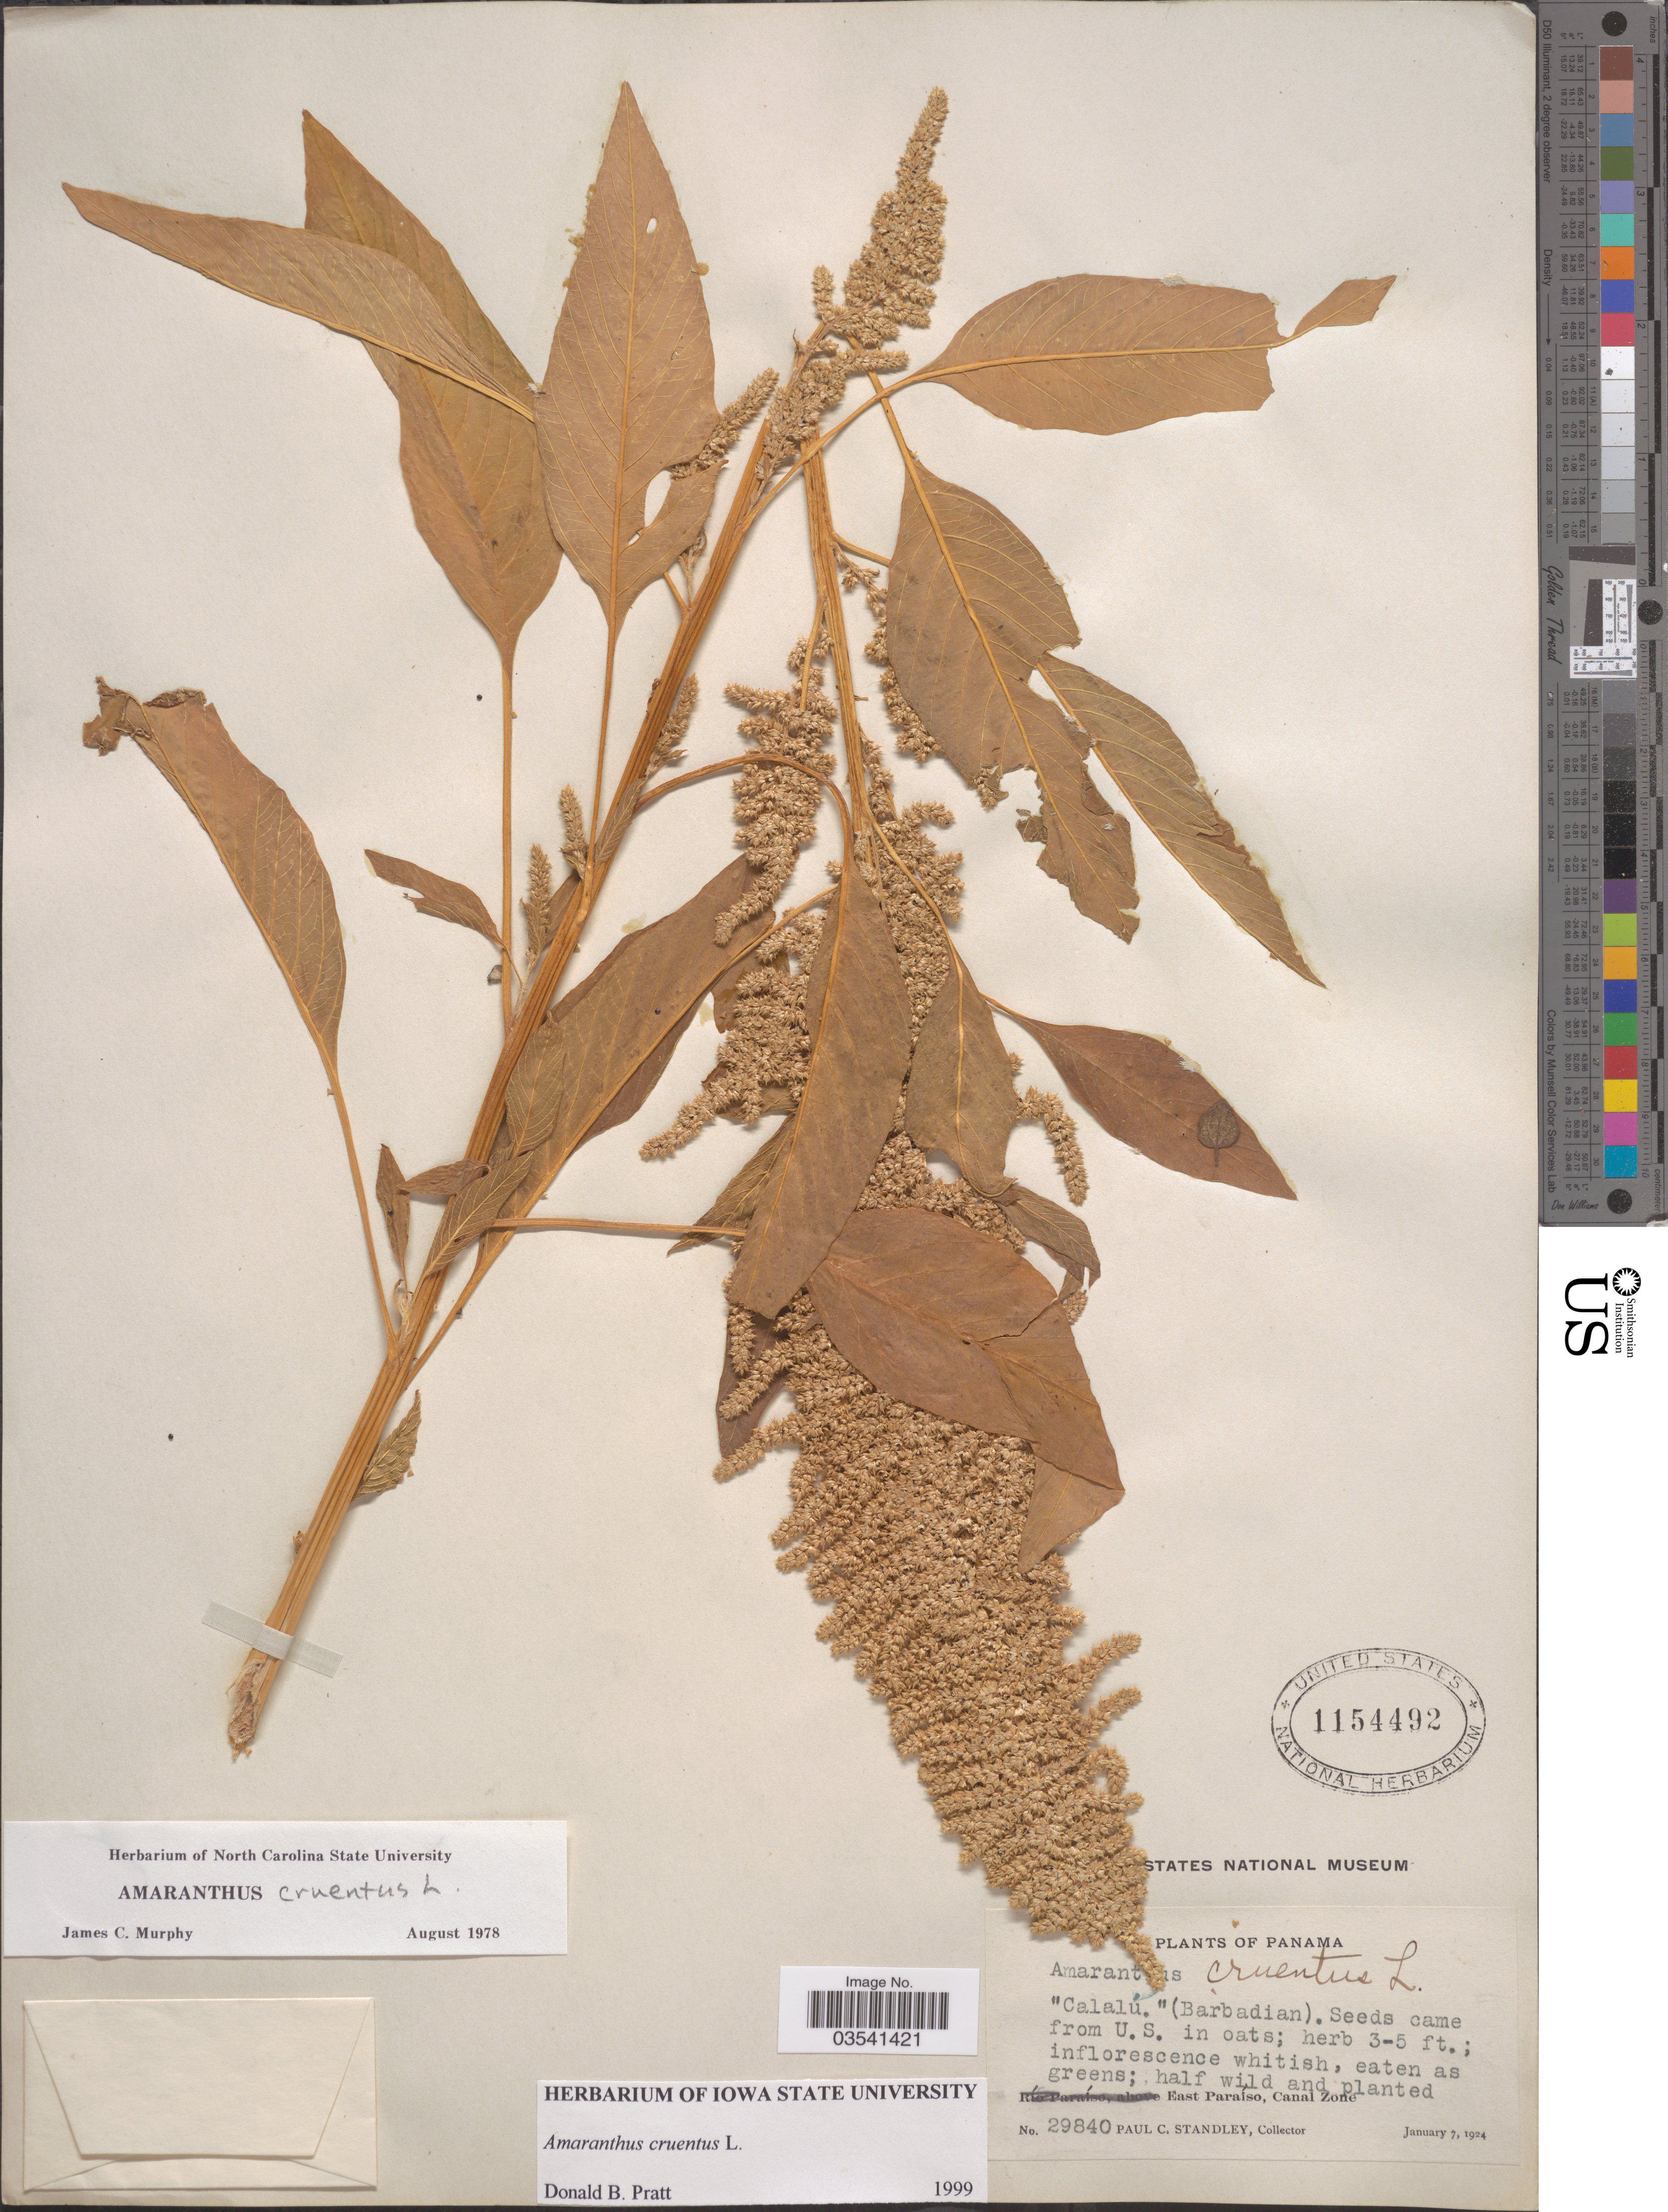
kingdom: Plantae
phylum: Tracheophyta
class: Magnoliopsida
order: Caryophyllales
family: Amaranthaceae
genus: Amaranthus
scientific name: Amaranthus cruentus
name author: L.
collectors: P. C. Standley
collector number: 29840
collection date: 1924-01-07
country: Panama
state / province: Colón / Panamá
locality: East Paraíso, Canal Zone.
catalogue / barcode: US 1154492